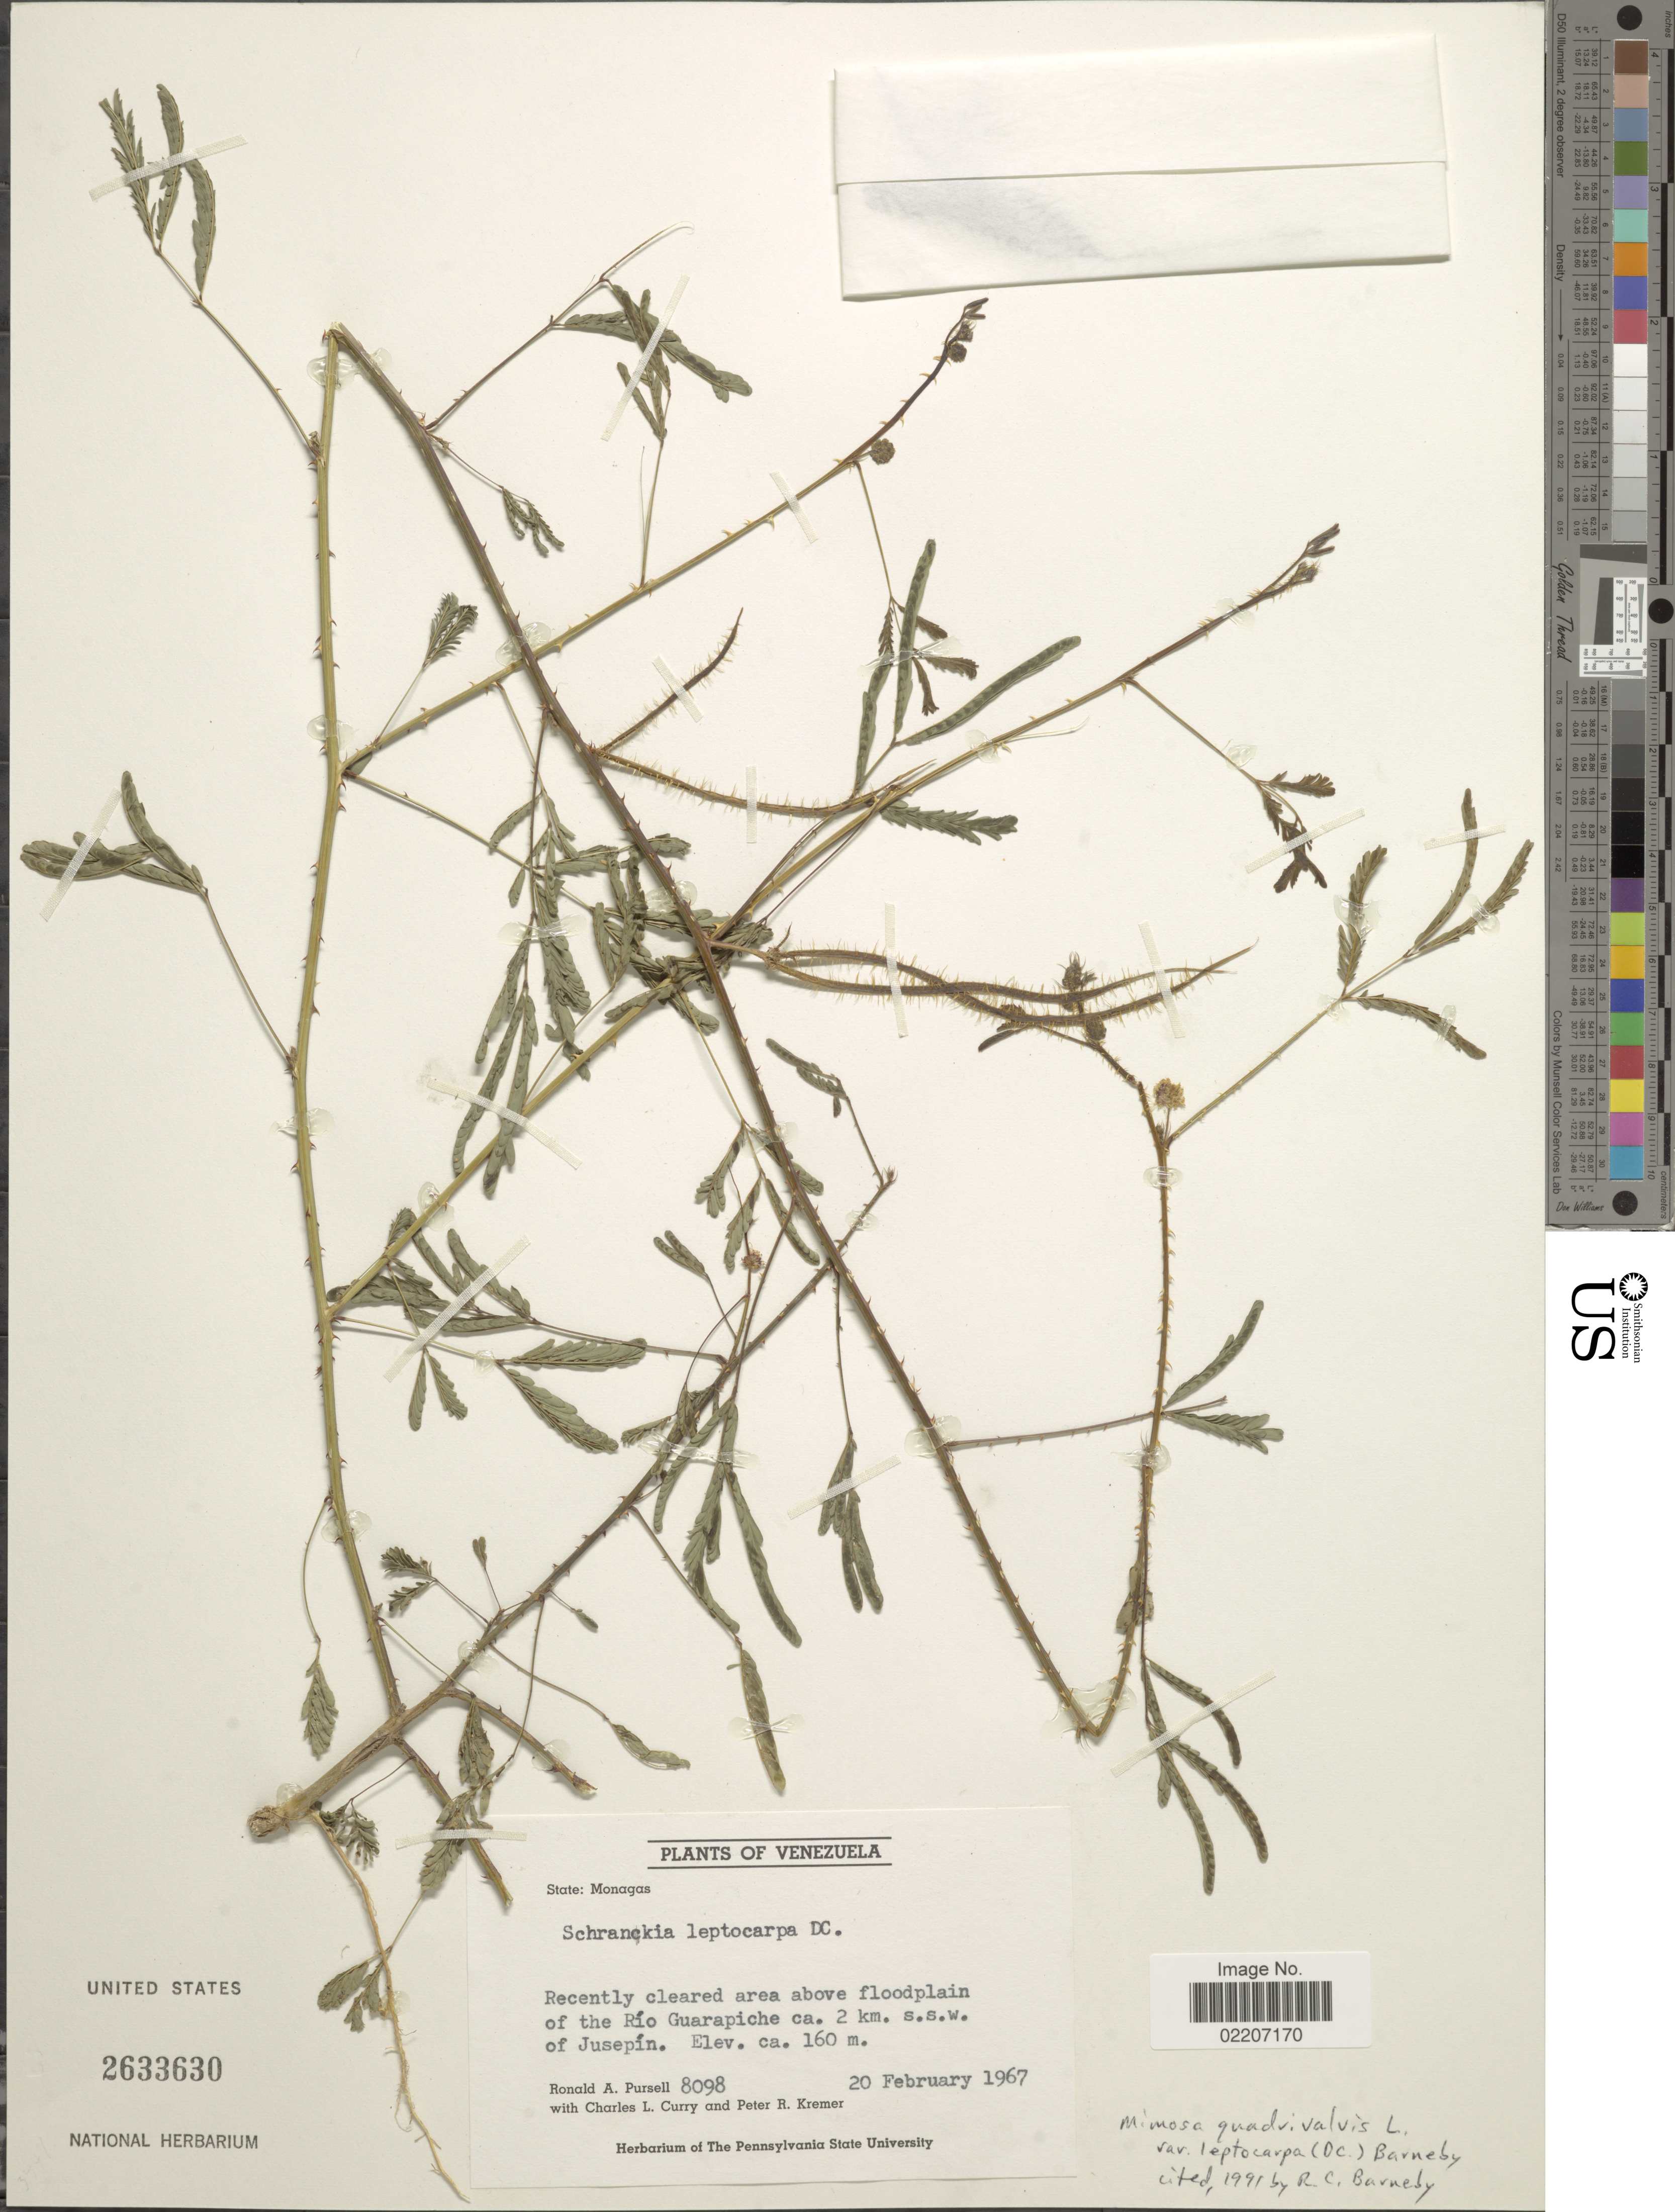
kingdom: Plantae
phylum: Tracheophyta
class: Magnoliopsida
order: Fabales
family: Fabaceae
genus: Mimosa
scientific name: Mimosa candollei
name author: R. Grether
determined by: Strong, Mark T., (BOT), Smithsonian Institution - National Museum of Natural History (UNITED STATES)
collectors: R. A. Pursell, C. L. Curry & P. Kremer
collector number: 8098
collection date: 1967-02-20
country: Venezuela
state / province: Monagas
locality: State: Monagas, Recently cleared area above floodplain of the Rio GUrapiche 2 km s.s.w. ;of Jusepin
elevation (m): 160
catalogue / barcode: US 2633630